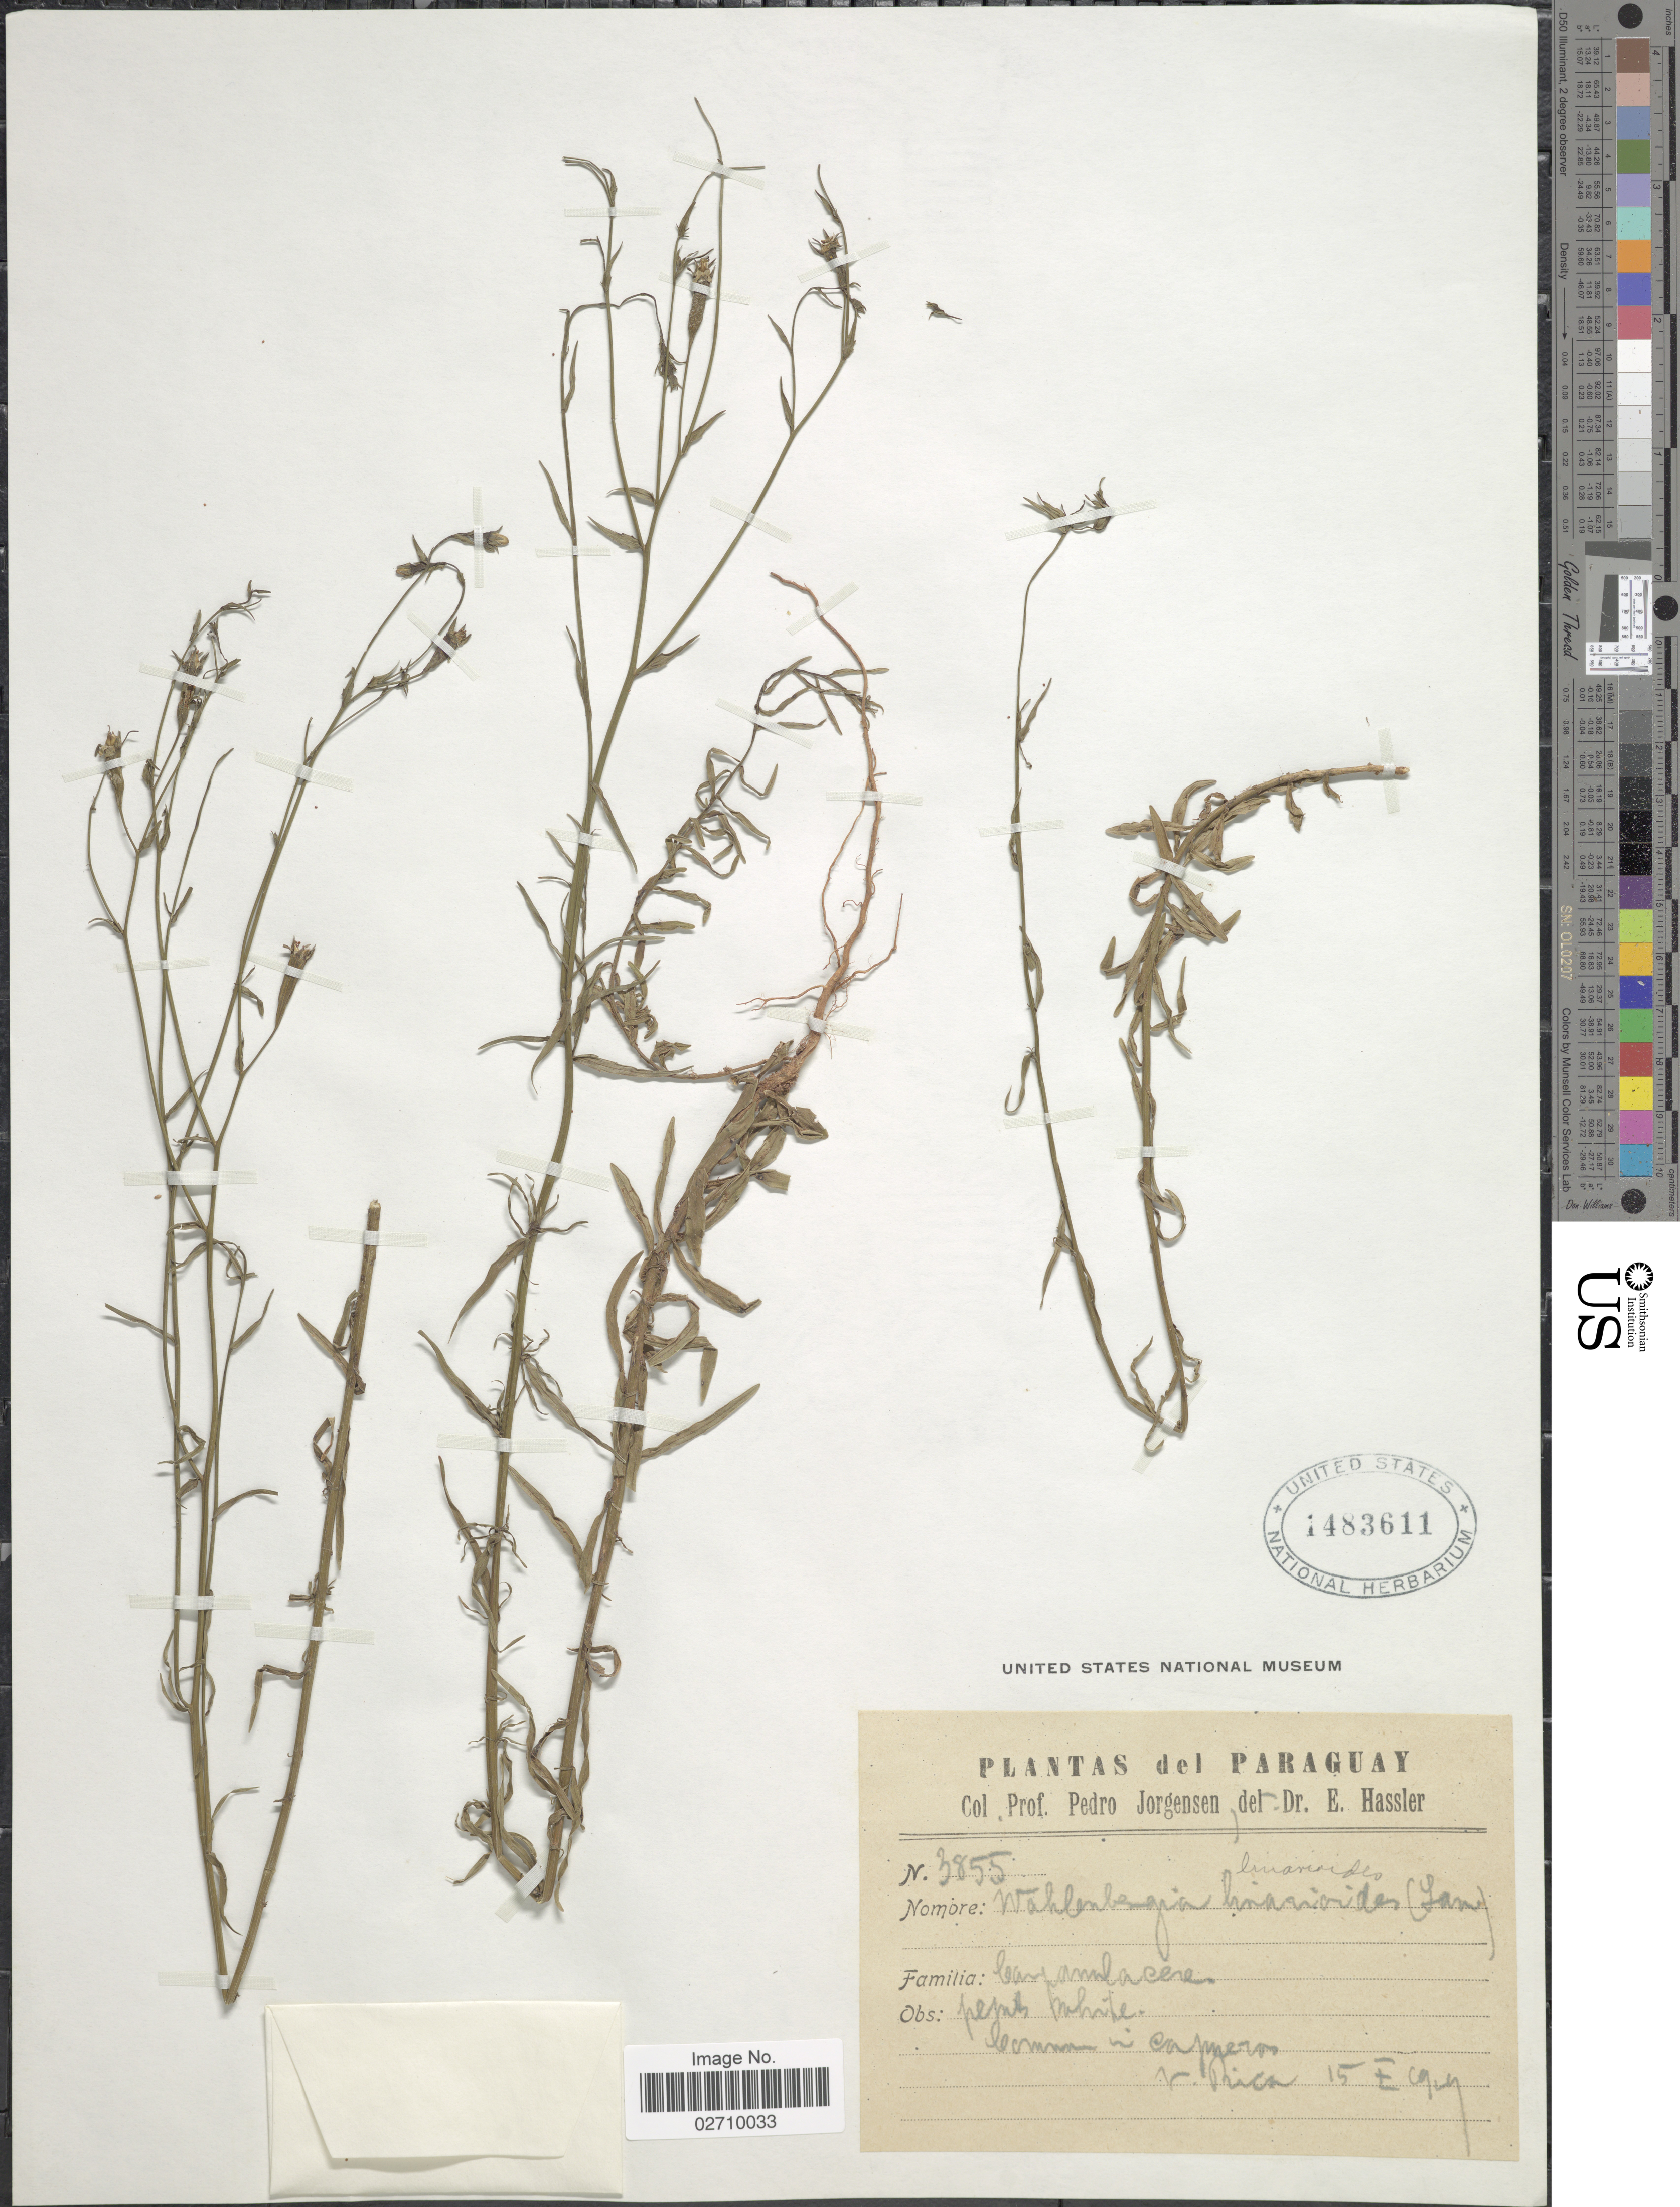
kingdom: Plantae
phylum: Tracheophyta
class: Magnoliopsida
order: Asterales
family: Campanulaceae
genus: Wahlenbergia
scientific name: Wahlenbergia linarioides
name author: (Lam.) A. DC.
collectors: P. Jörgensen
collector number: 3855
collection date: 1929-10-15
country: Paraguay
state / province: Guaira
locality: V. Rica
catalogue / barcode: US 1483611